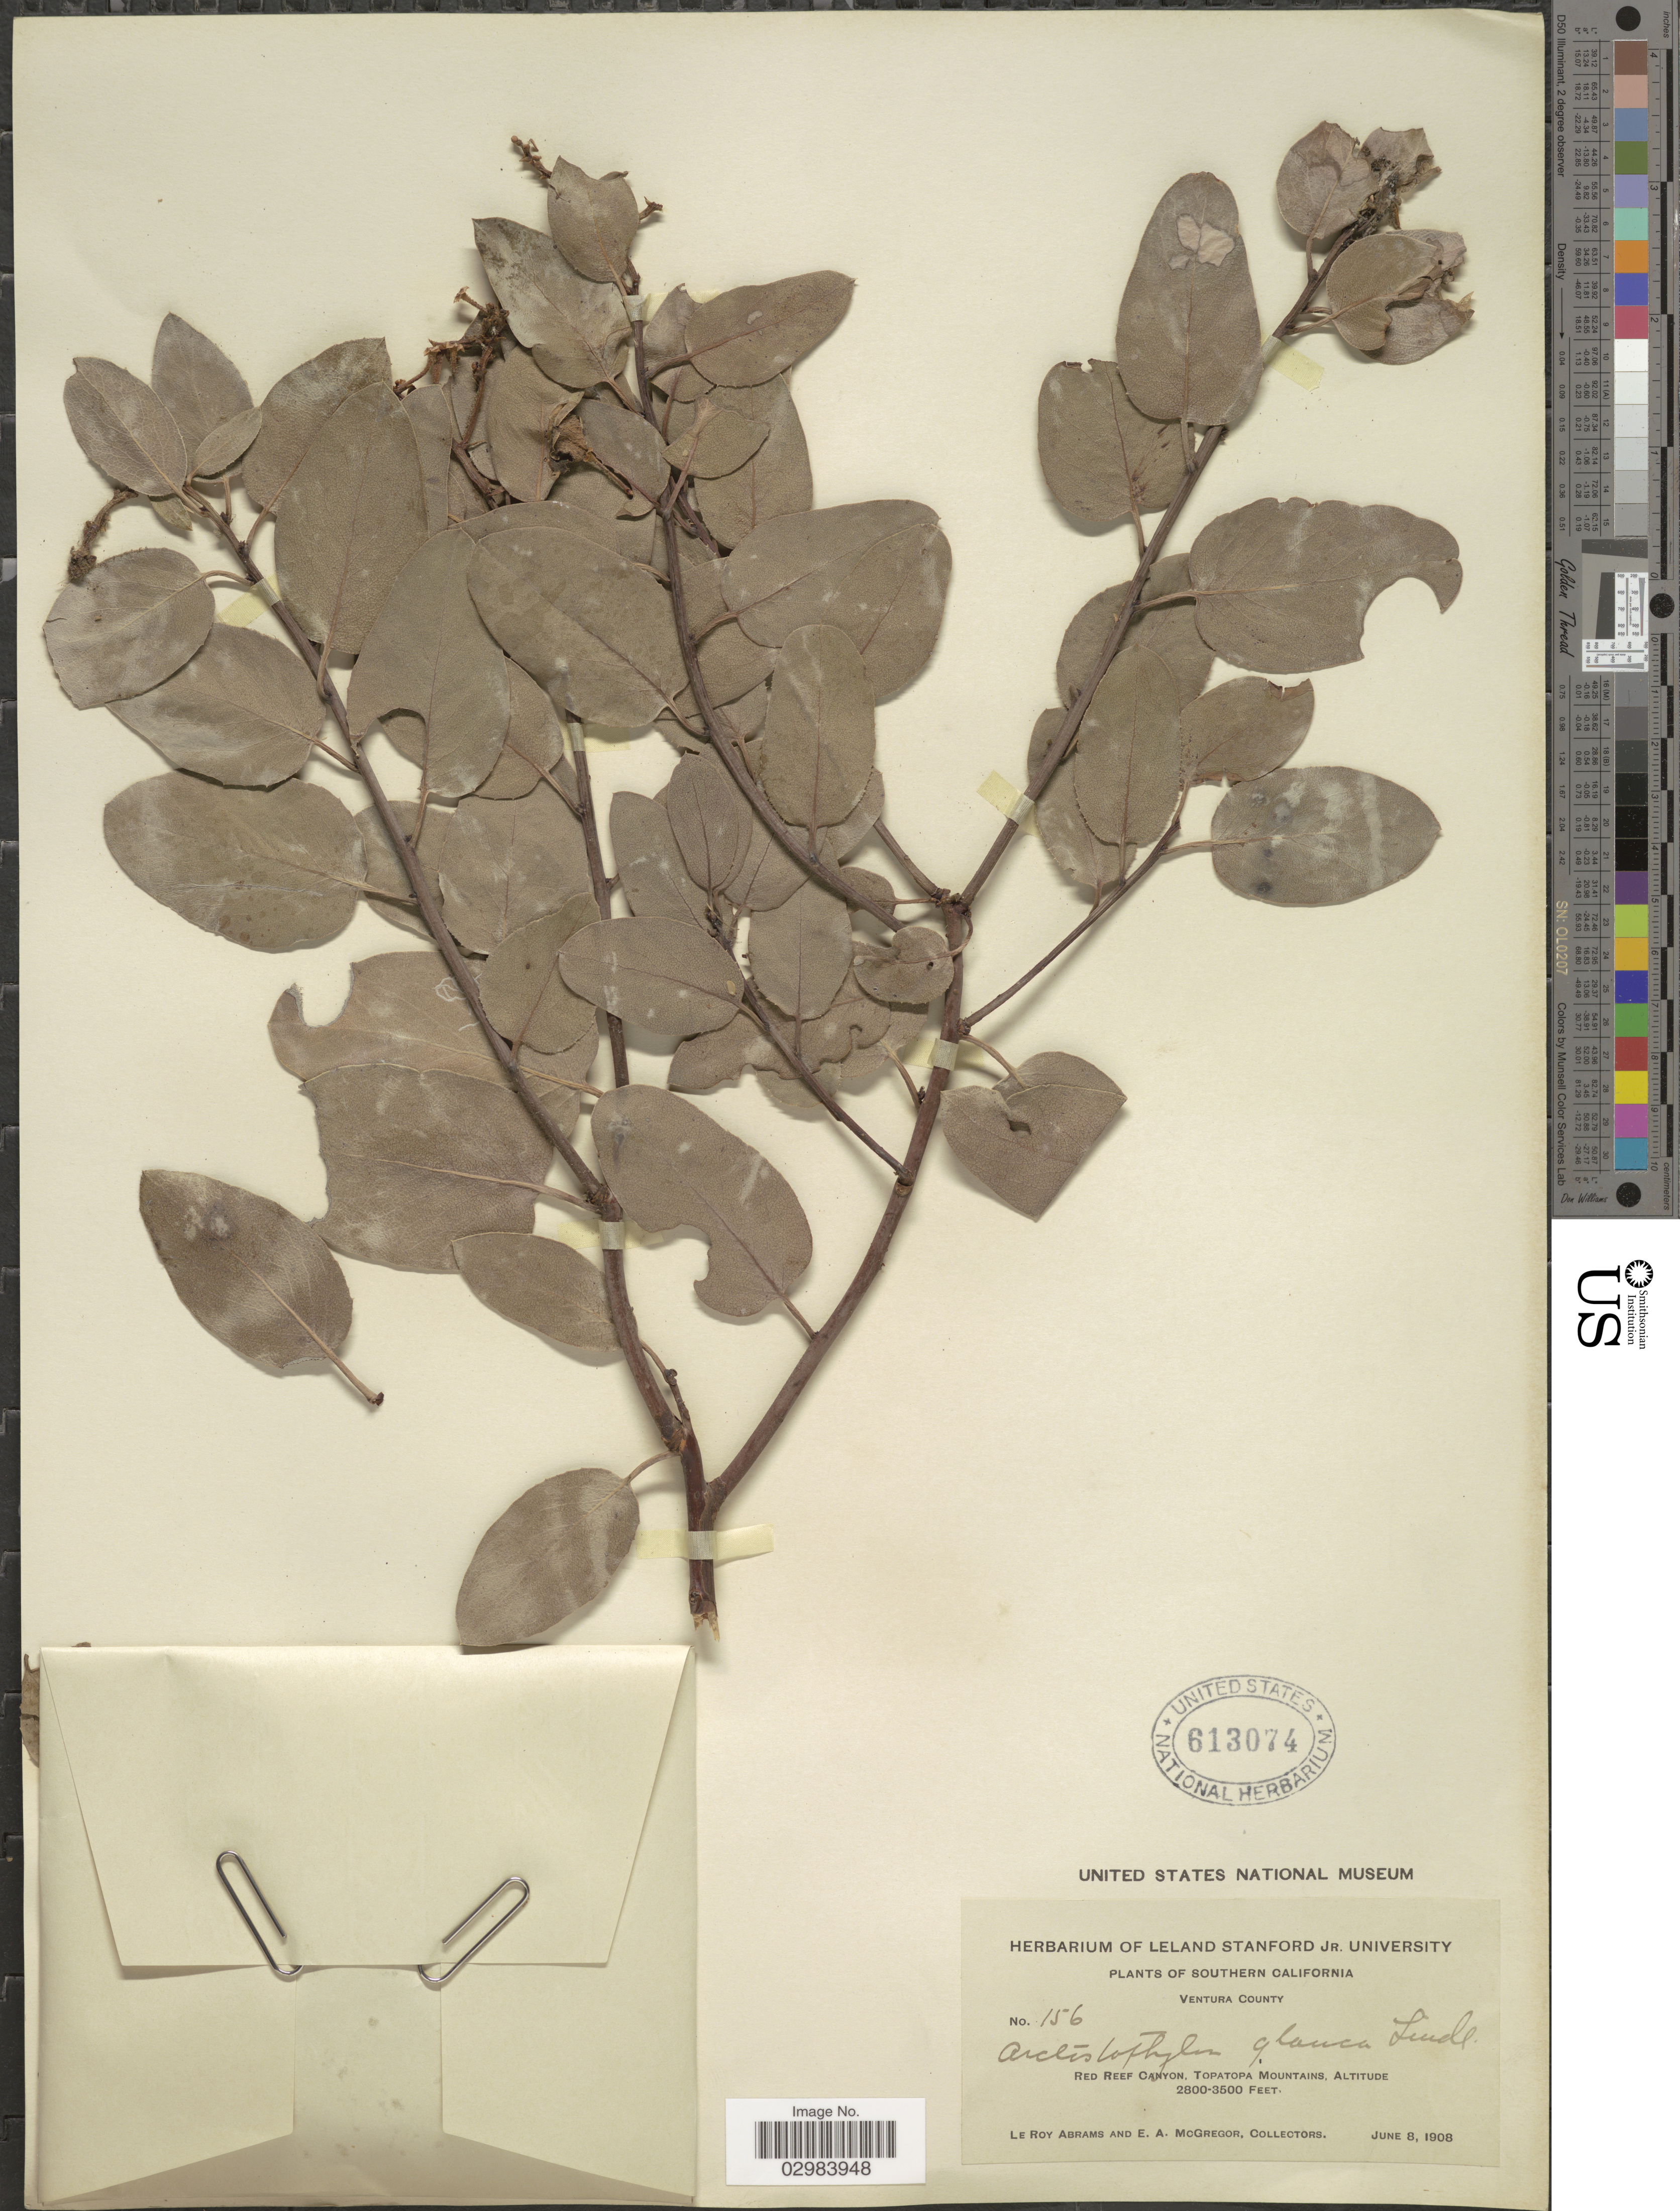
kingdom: Plantae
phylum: Tracheophyta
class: Magnoliopsida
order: Ericales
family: Ericaceae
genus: Arctostaphylos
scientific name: Arctostaphylos glauca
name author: Lindl.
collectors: L. Abrams & E. A. McGregor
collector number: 156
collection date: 1908-06-08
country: United States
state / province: California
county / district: Ventura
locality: Southern California, Ventura County, Red Reef Canyon, Topatopa Mountains.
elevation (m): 853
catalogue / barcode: US 613074